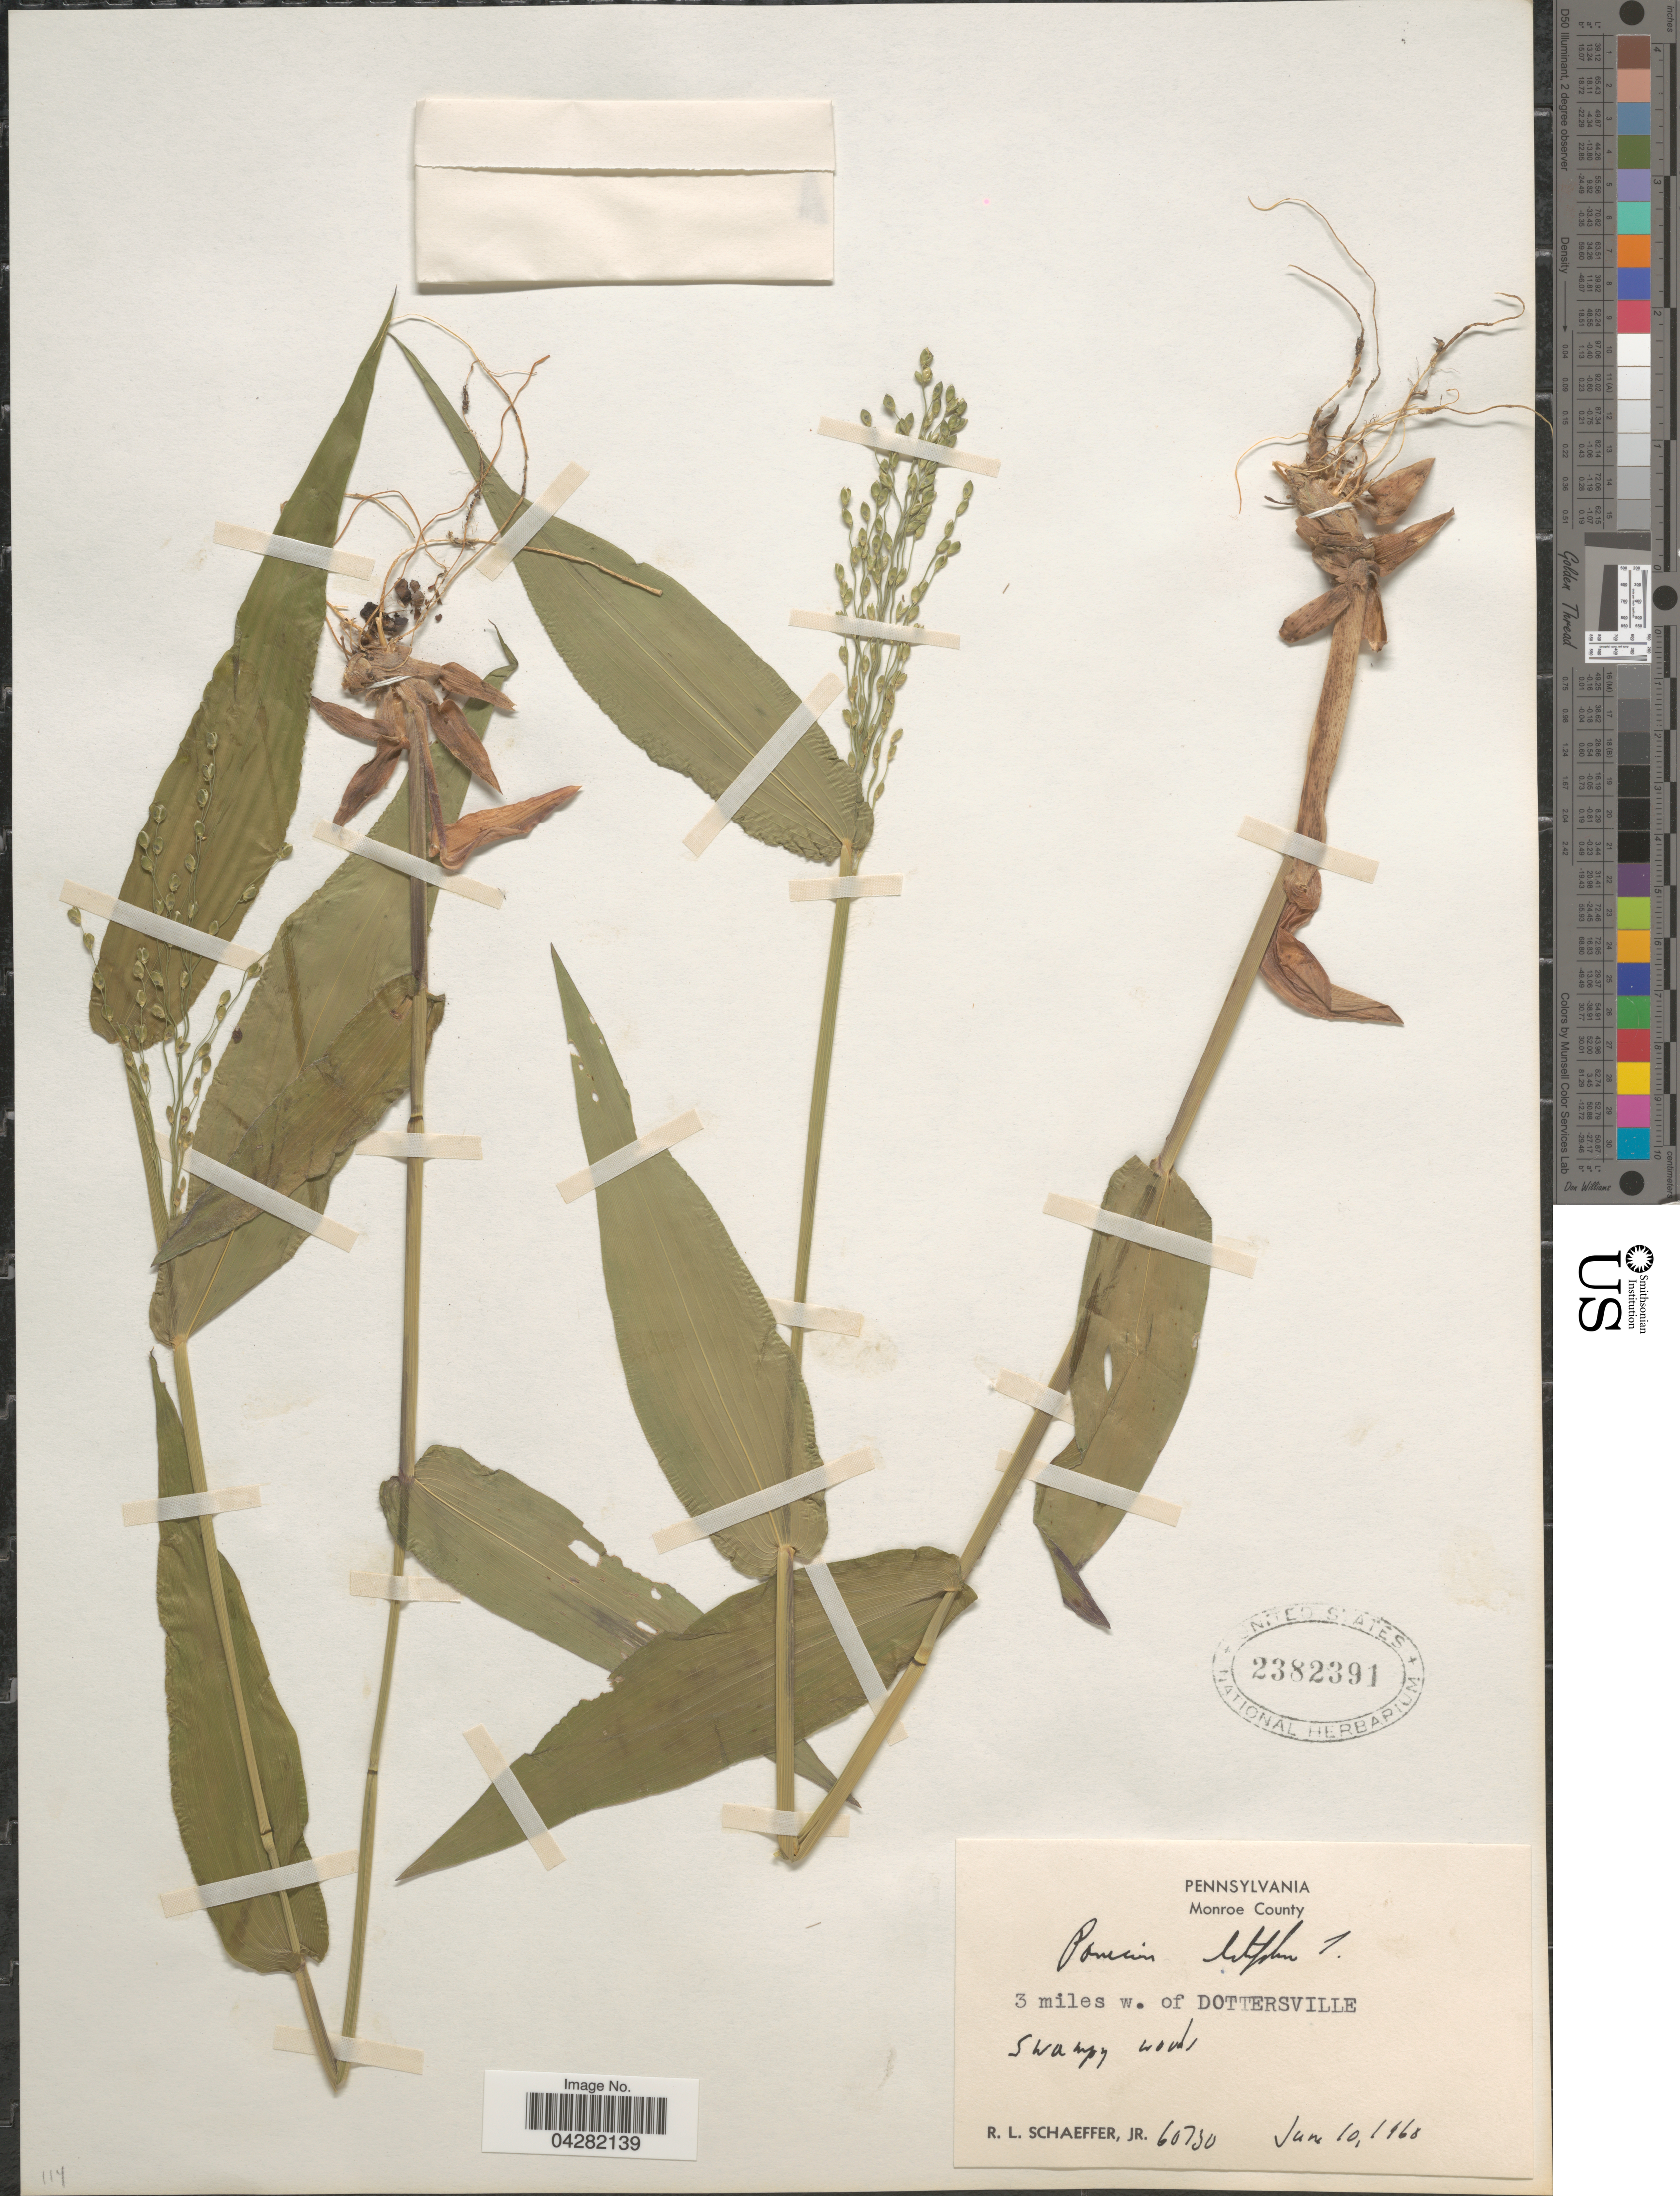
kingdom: Plantae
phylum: Tracheophyta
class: Liliopsida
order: Poales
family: Poaceae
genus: Dichanthelium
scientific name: Dichanthelium latifolium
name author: (L.) Harvill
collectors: R. L. Schaeffer Jr.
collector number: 60730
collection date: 1968-06-10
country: United States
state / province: Pennsylvania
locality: Monroe County. 3 miles w. of Dottersville.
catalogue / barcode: US 2382391